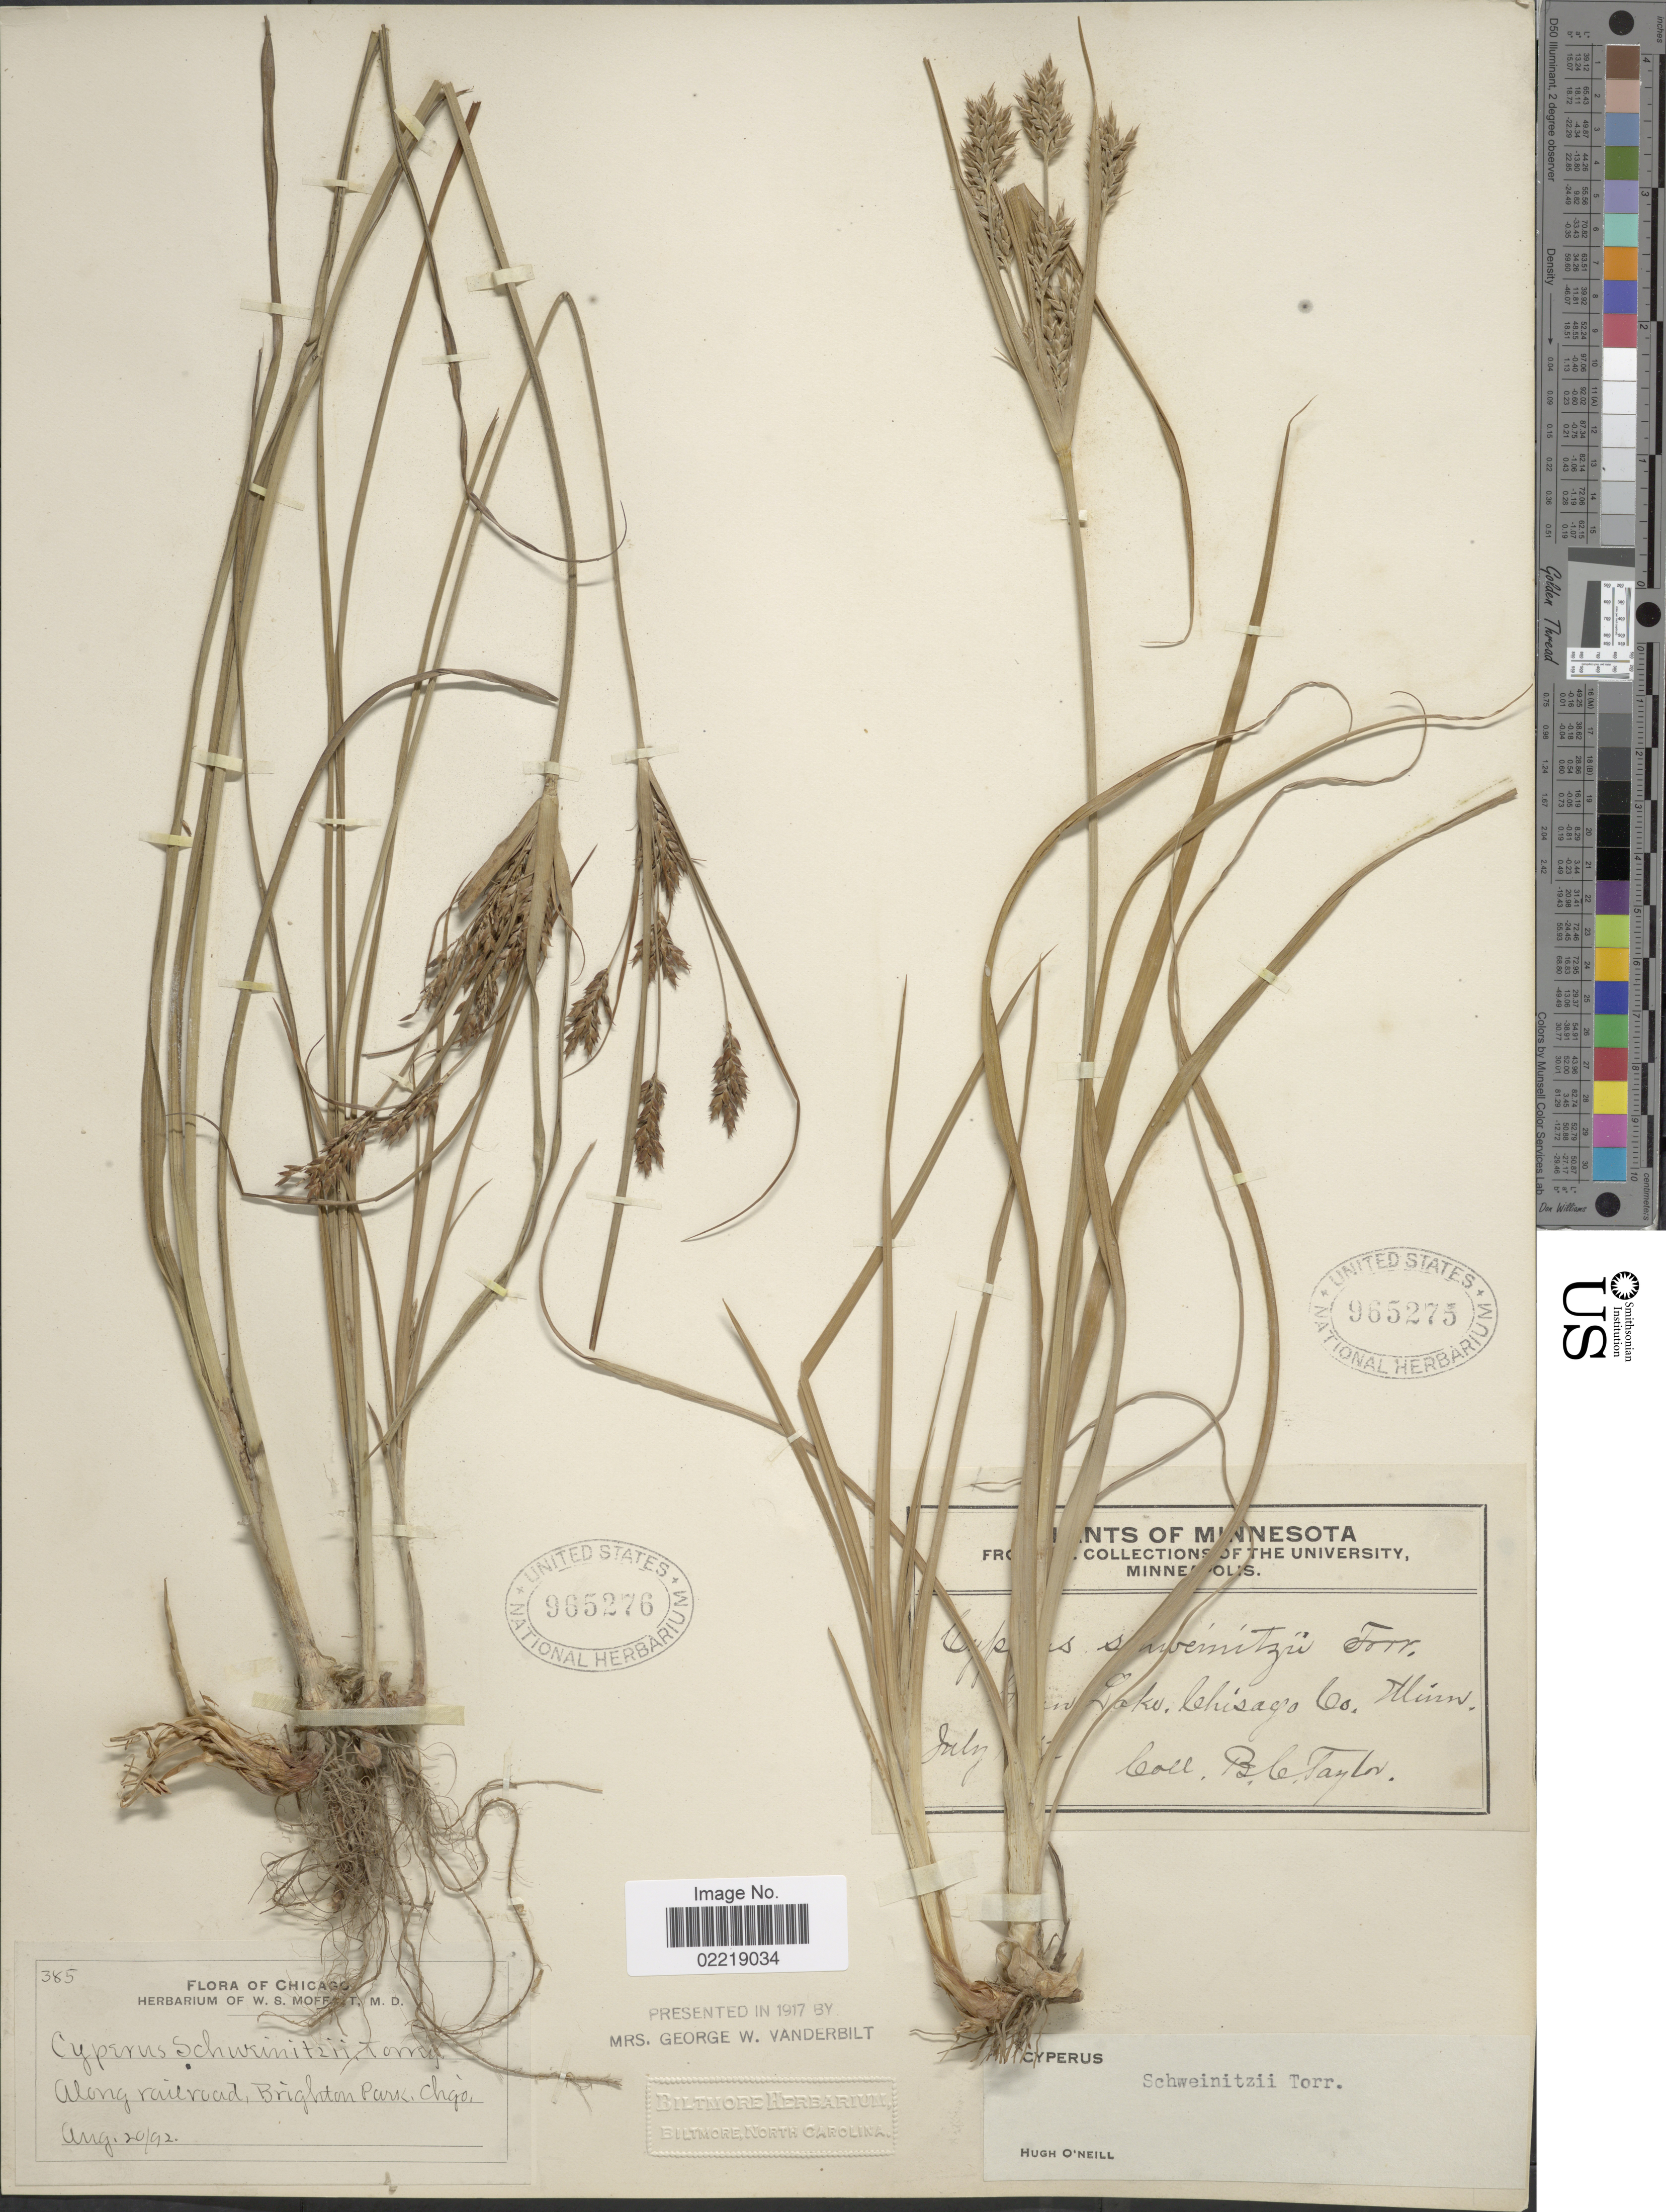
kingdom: Plantae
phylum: Tracheophyta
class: Liliopsida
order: Poales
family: Cyperaceae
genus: Cyperus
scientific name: Cyperus schweinitzii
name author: Torr.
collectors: ex herb. W. S. Mofftt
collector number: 385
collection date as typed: Transcribed d/m/y: 20/8/92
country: United States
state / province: Illinois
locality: Chicago, along railroad, Brighton Park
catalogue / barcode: US 965276